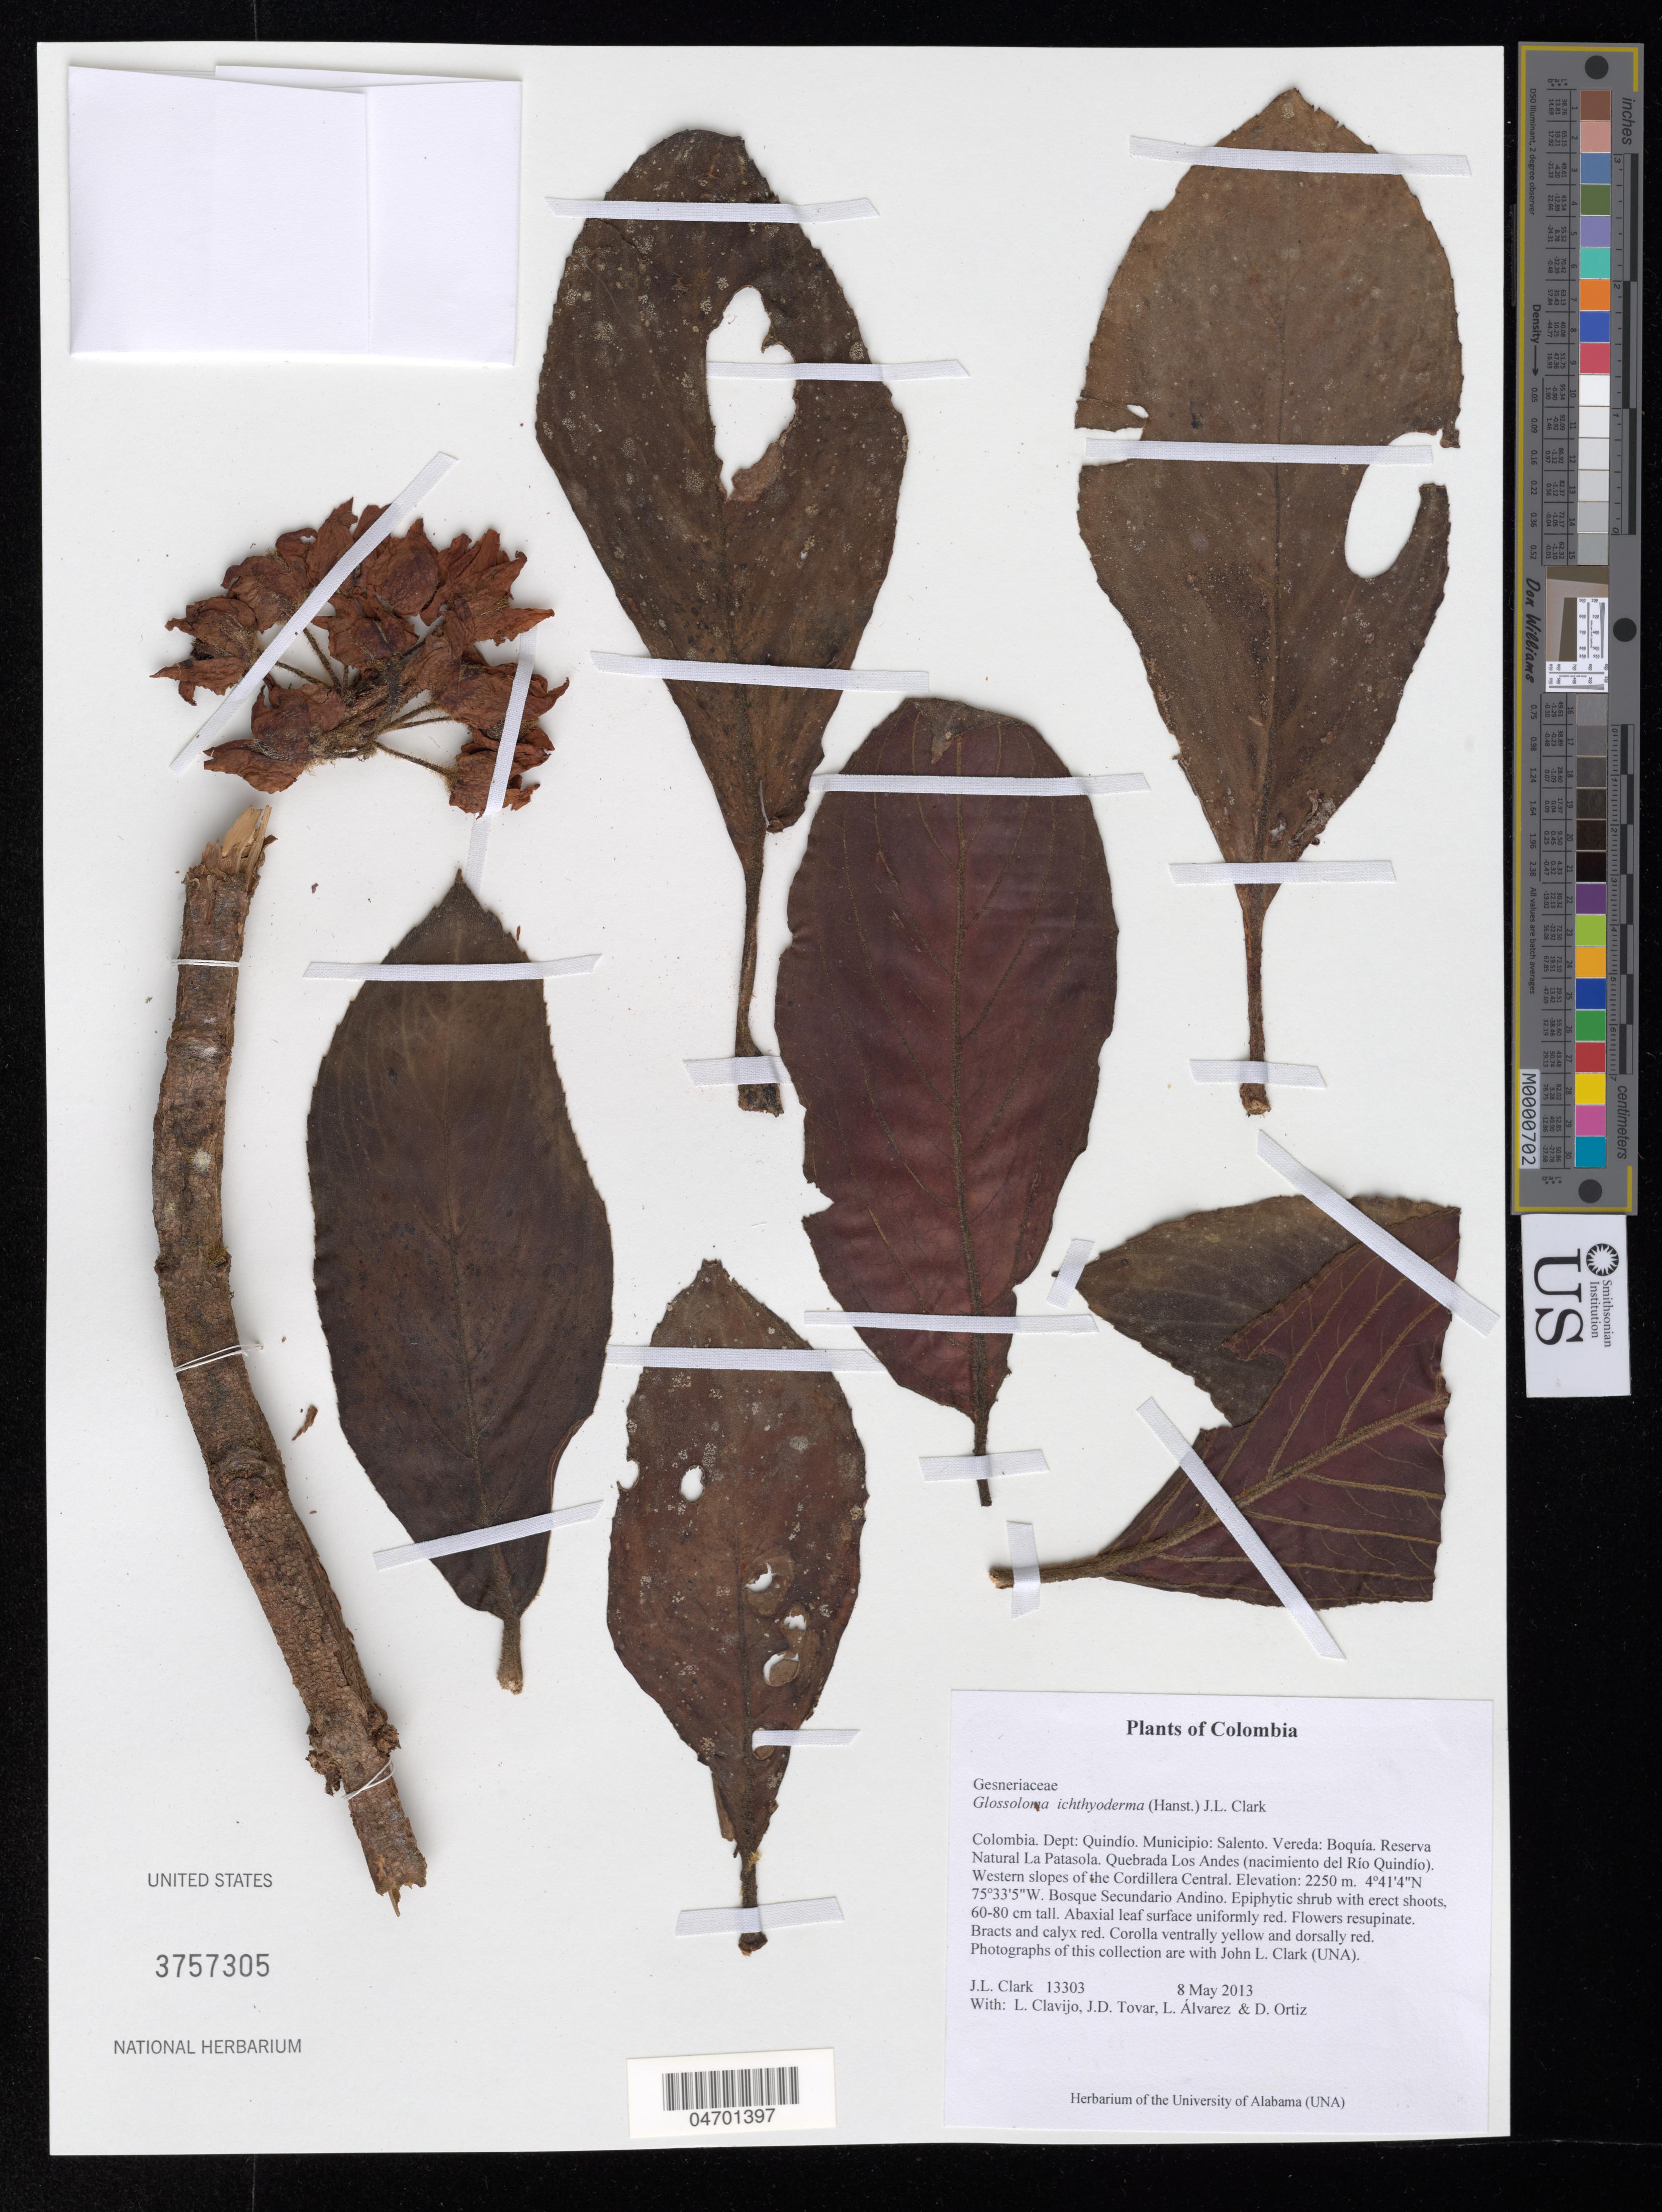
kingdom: Plantae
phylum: Tracheophyta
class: Magnoliopsida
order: Lamiales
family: Gesneriaceae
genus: Glossoloma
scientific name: Glossoloma ichthyoderma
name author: (Hanst.) J.L. Clark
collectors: J. L. Clark, L. Clavijo, J. Tovar & L. Alvarez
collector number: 13303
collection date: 2013-05-08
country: Colombia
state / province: Quindío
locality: Dept: Quindío. Municipio: Salento. Vereda: Boquía. Reserva Natural La Patasola. Quebrada Los Andes (nacimiento del Río Quindío). Western slopes of the Cordillera Central.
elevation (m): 2250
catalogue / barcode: US 3757305